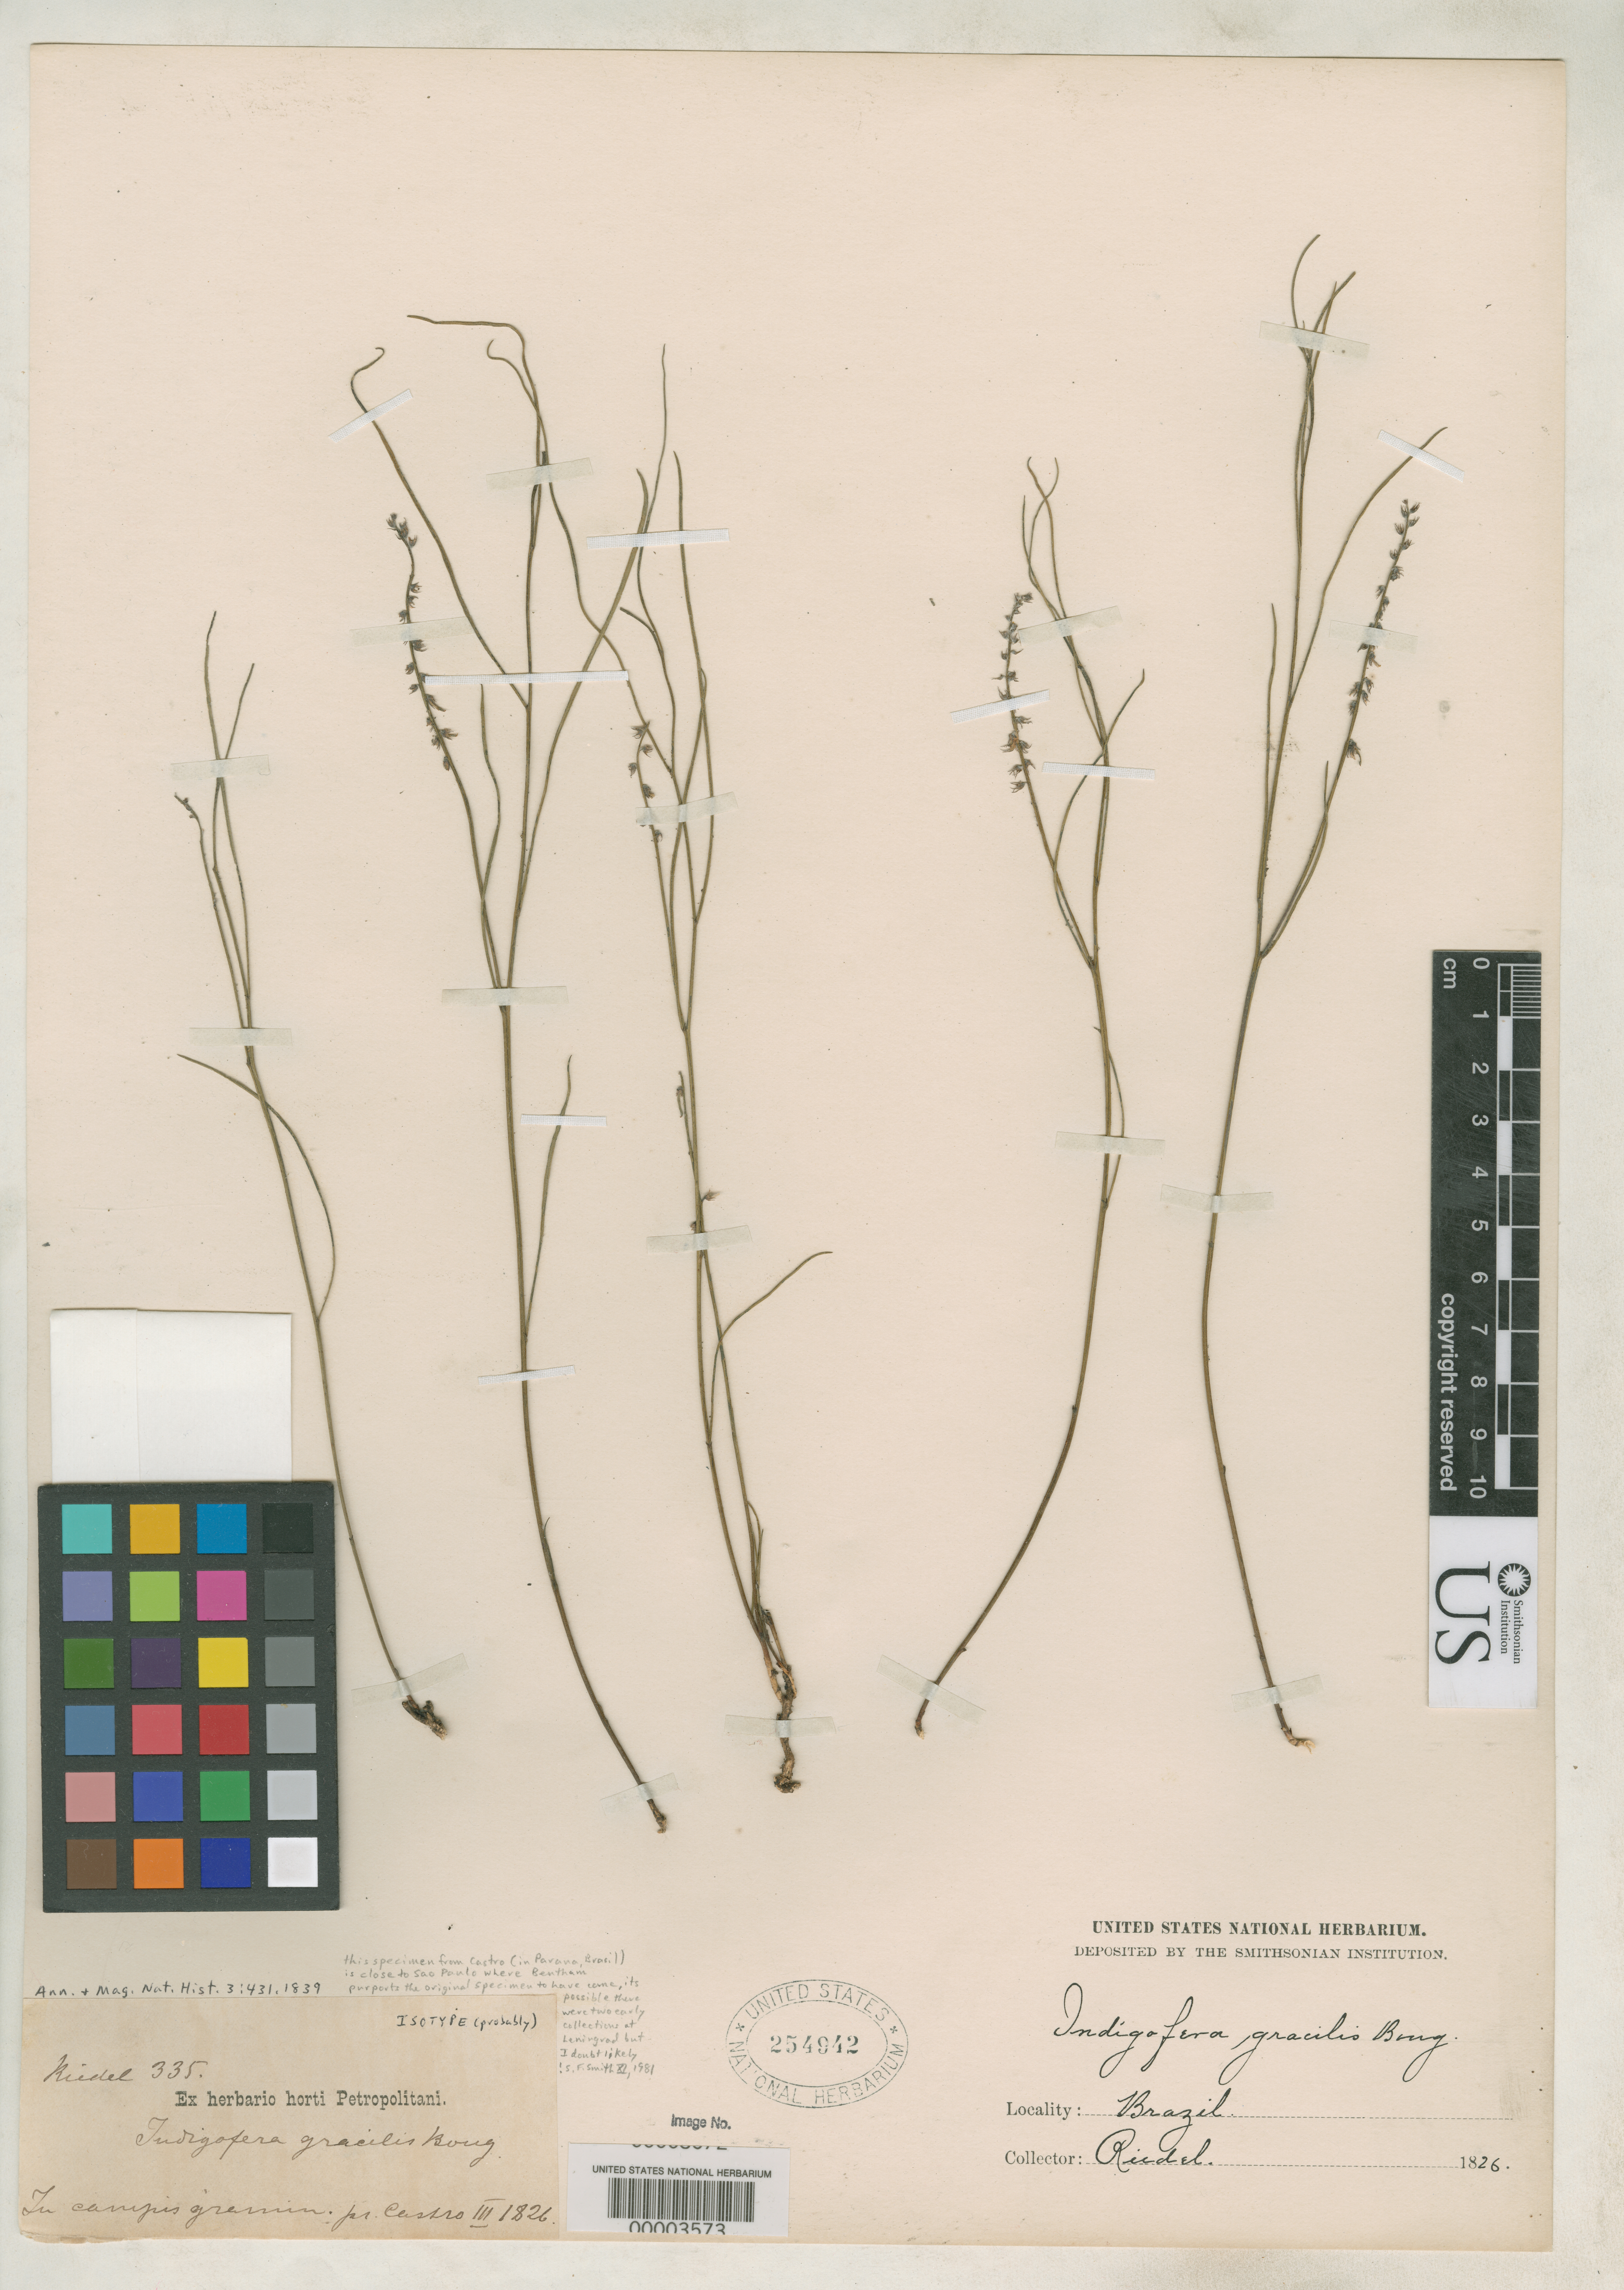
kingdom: Plantae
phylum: Tracheophyta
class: Magnoliopsida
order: Fabales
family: Fabaceae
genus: Indigofera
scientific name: Indigofera gracilis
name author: Bong.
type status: Possible Isotype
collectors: L. Riedel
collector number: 335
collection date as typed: Mar 1826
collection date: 1826-03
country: Brazil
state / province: Paraná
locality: Castro.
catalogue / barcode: US 254942